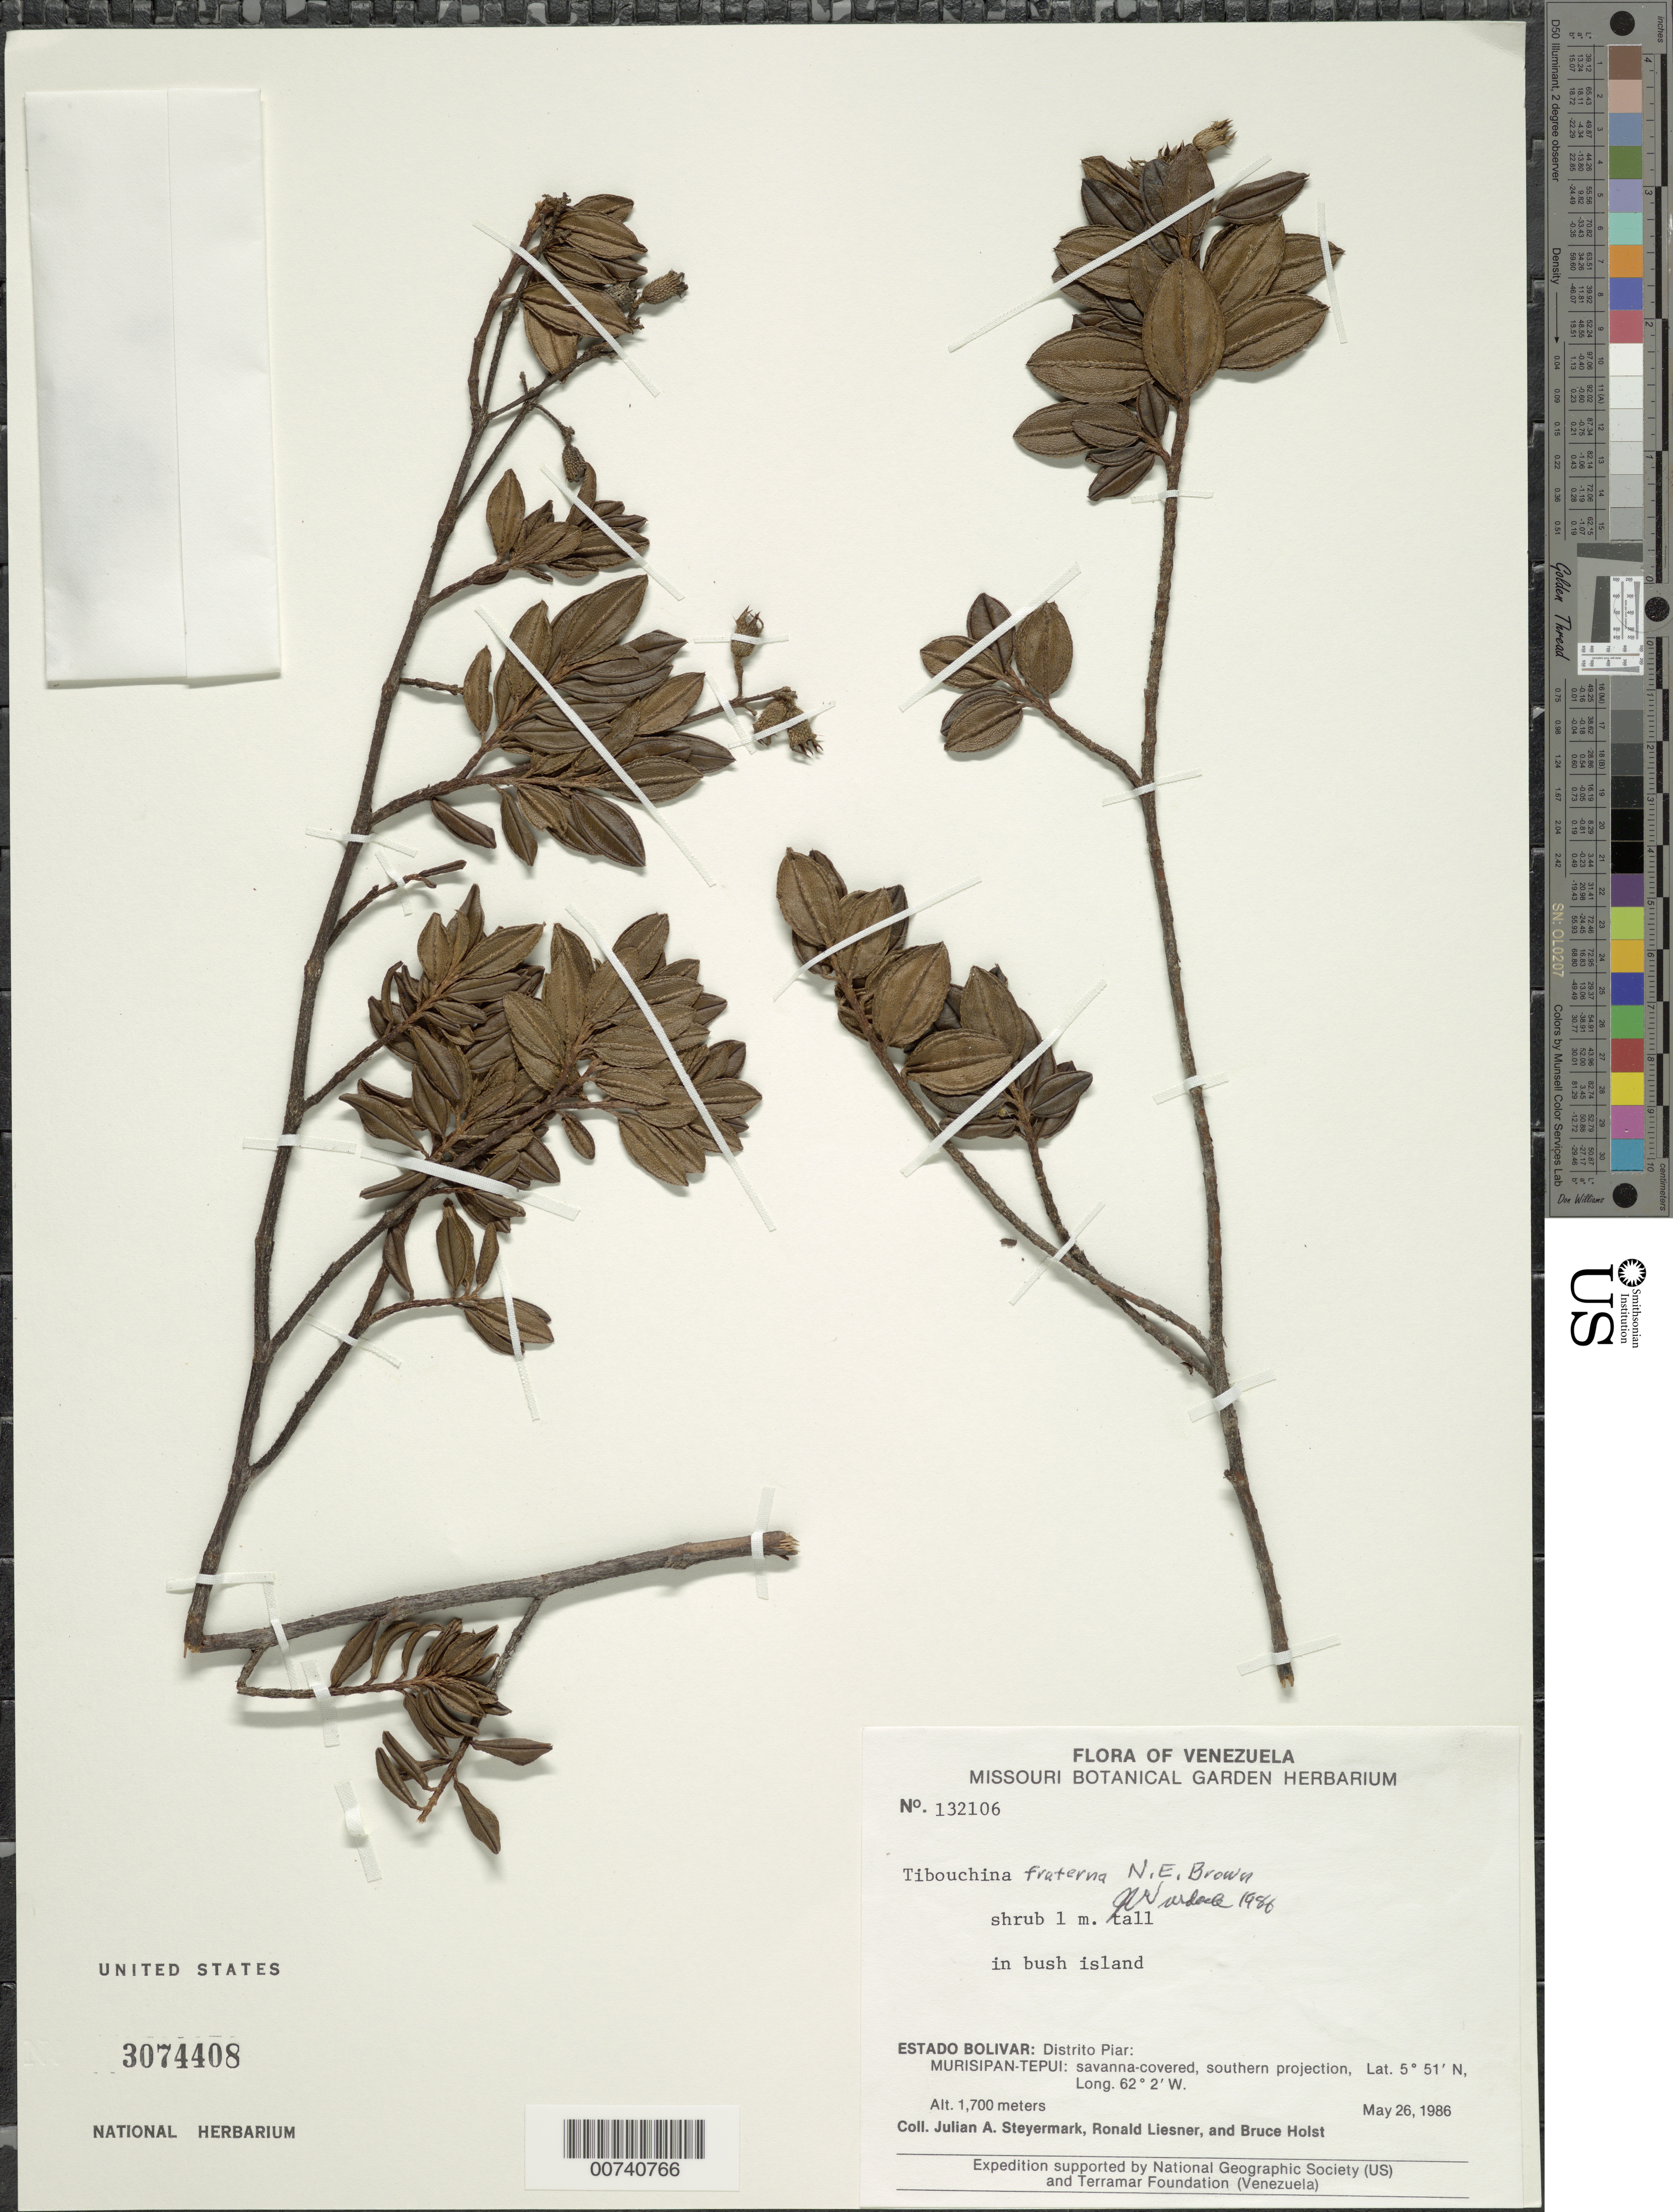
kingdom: Plantae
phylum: Tracheophyta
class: Magnoliopsida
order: Myrtales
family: Melastomataceae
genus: Tibouchina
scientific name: Tibouchina fraterna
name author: N.E. Br.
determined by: Wurdack, John J., (US), US (UNITED STATES)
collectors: J. Steyermark, R. L. Liesner & B. Holst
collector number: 132106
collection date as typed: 26-May-86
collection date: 1986-05-26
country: Venezuela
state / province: Bolívar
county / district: Piar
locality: Murisipan-tepuí, southern projection.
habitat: Bush island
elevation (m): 1700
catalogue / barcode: US 3074408